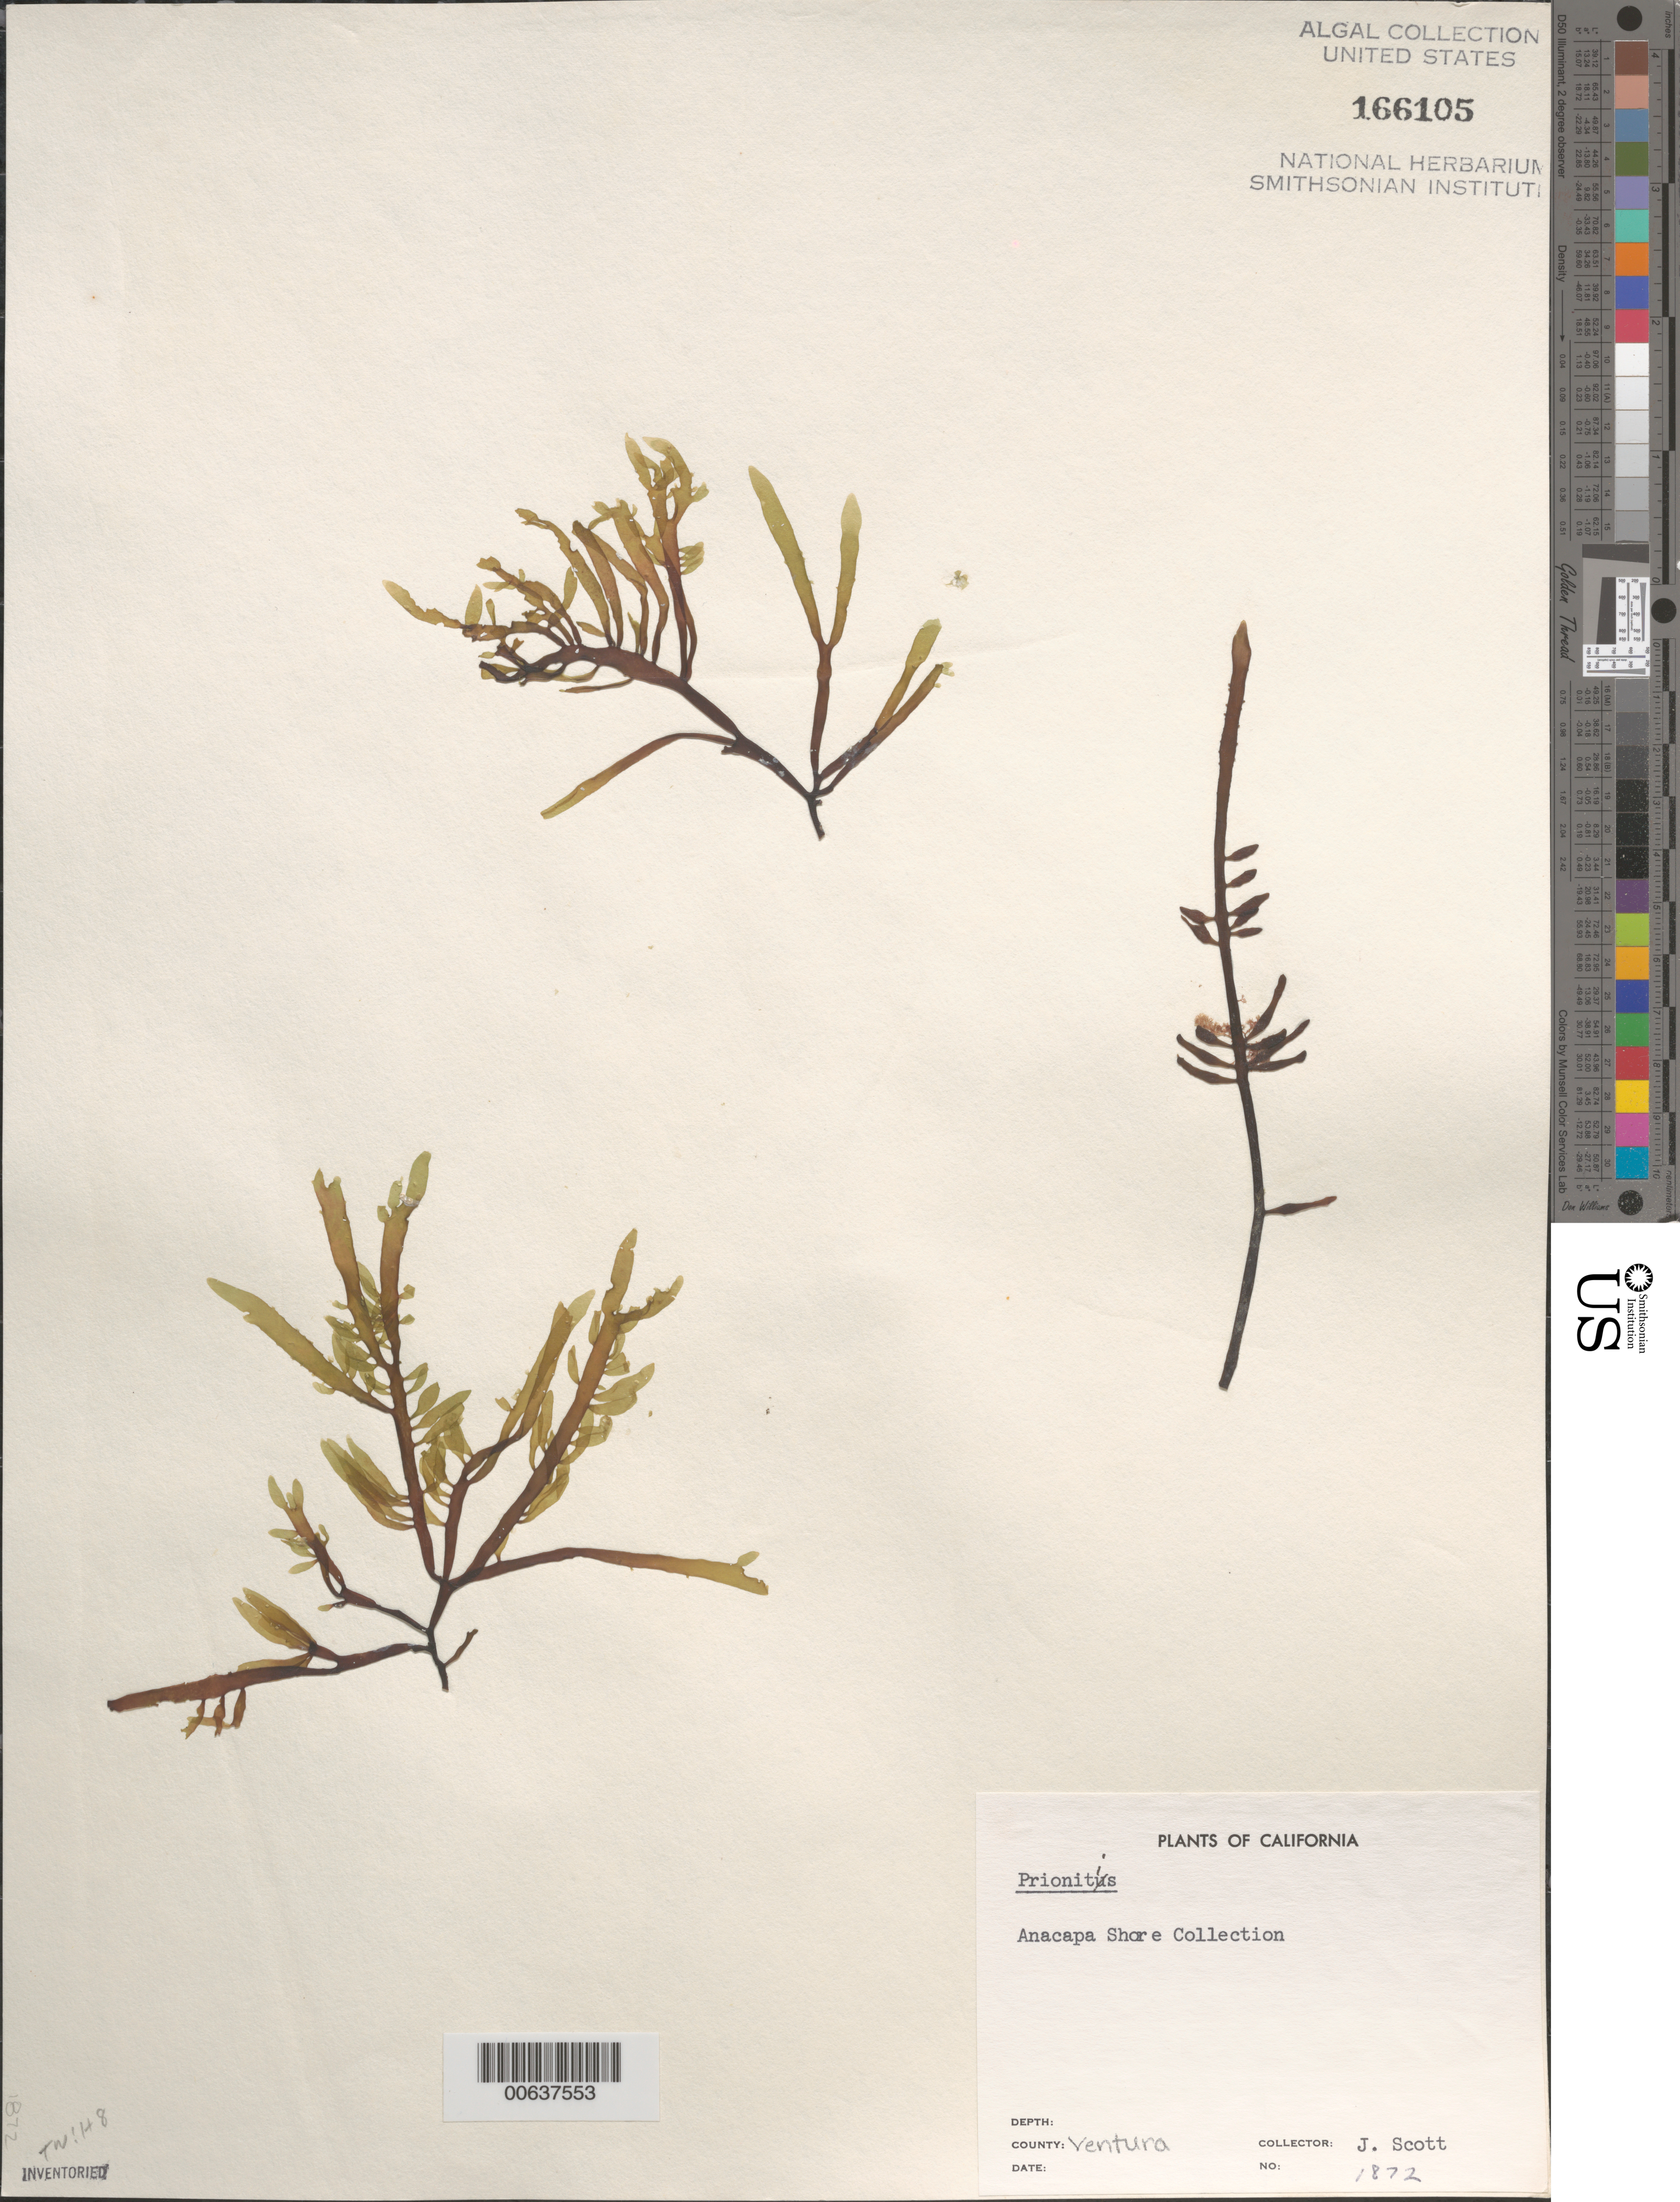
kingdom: Plantae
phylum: Rhodophyta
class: Florideophyceae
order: Cryptonemiales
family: Cryptonemiaceae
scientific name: Prionitis sp.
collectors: J. Scott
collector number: Neushul 1872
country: United States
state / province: California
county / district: Ventura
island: Anacapa Island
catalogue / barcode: US 166105